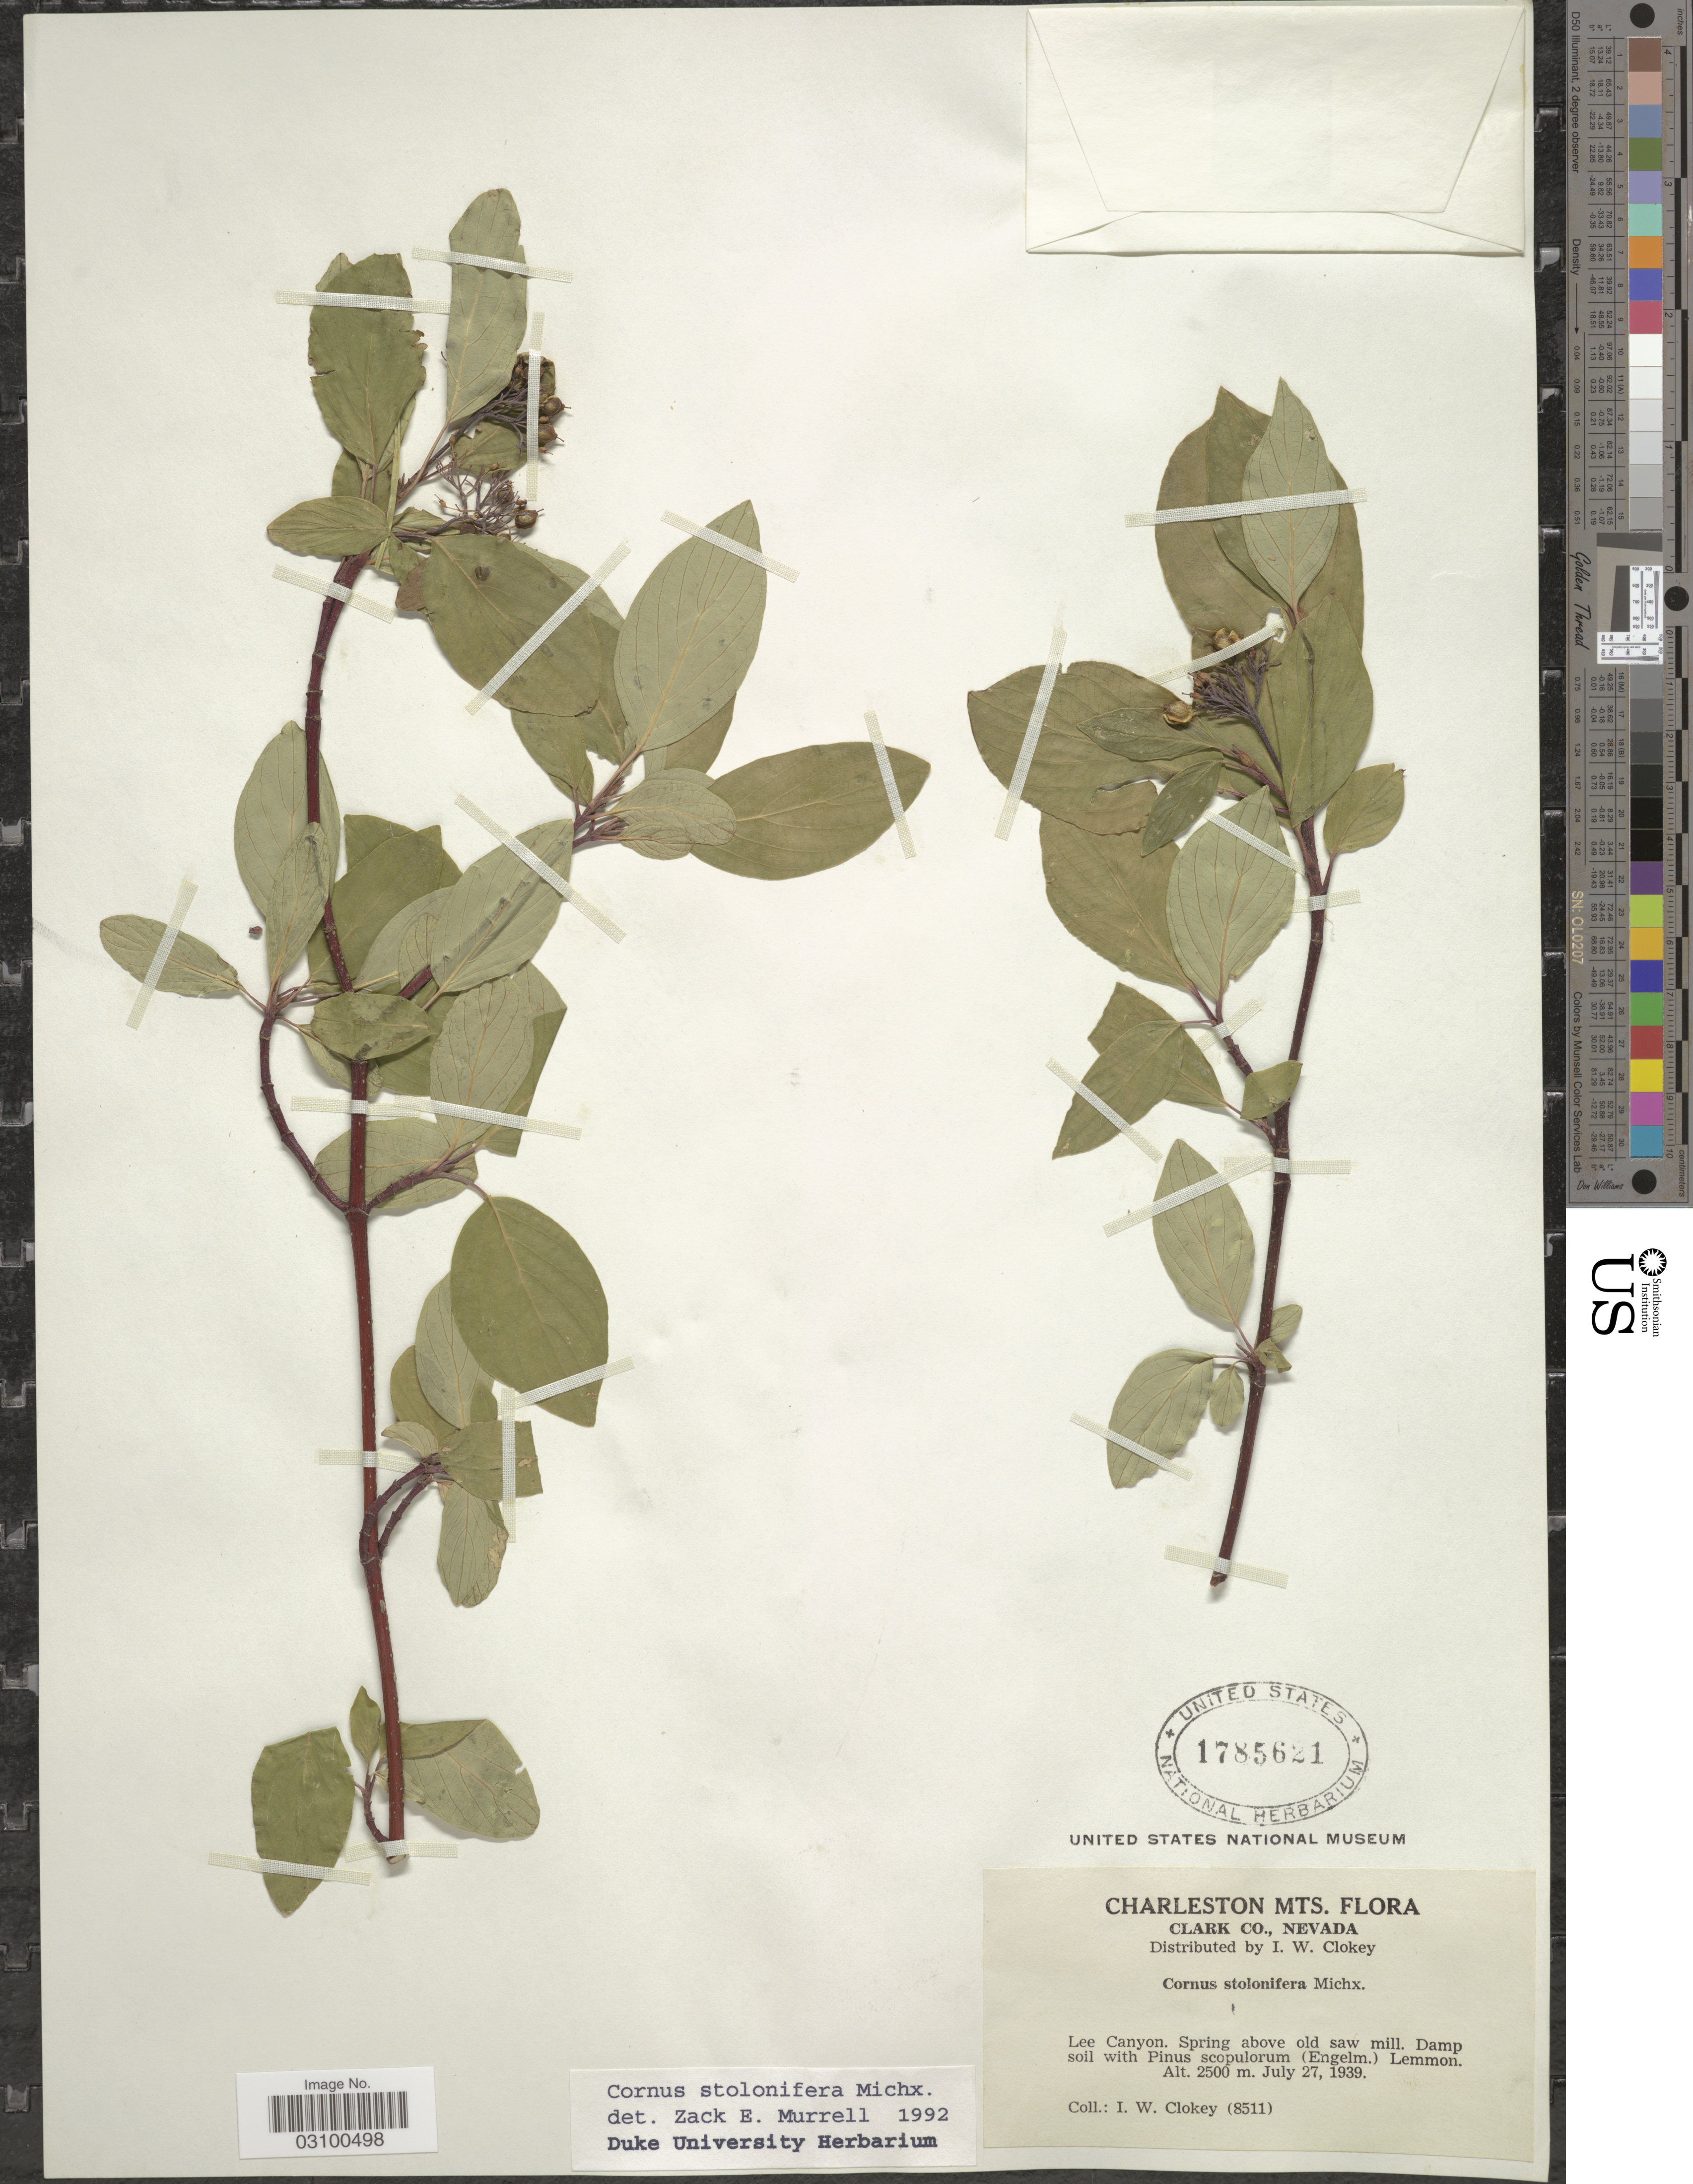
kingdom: Plantae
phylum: Tracheophyta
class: Magnoliopsida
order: Cornales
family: Cornaceae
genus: Cornus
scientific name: Cornus sericea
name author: L.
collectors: I. W. Clokey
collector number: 8511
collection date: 1939-07-27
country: United States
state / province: Nevada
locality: Charleston Mts. Clark Co. Lee Canyon. Spring above old saw mill.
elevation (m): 2500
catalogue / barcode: US 1785621